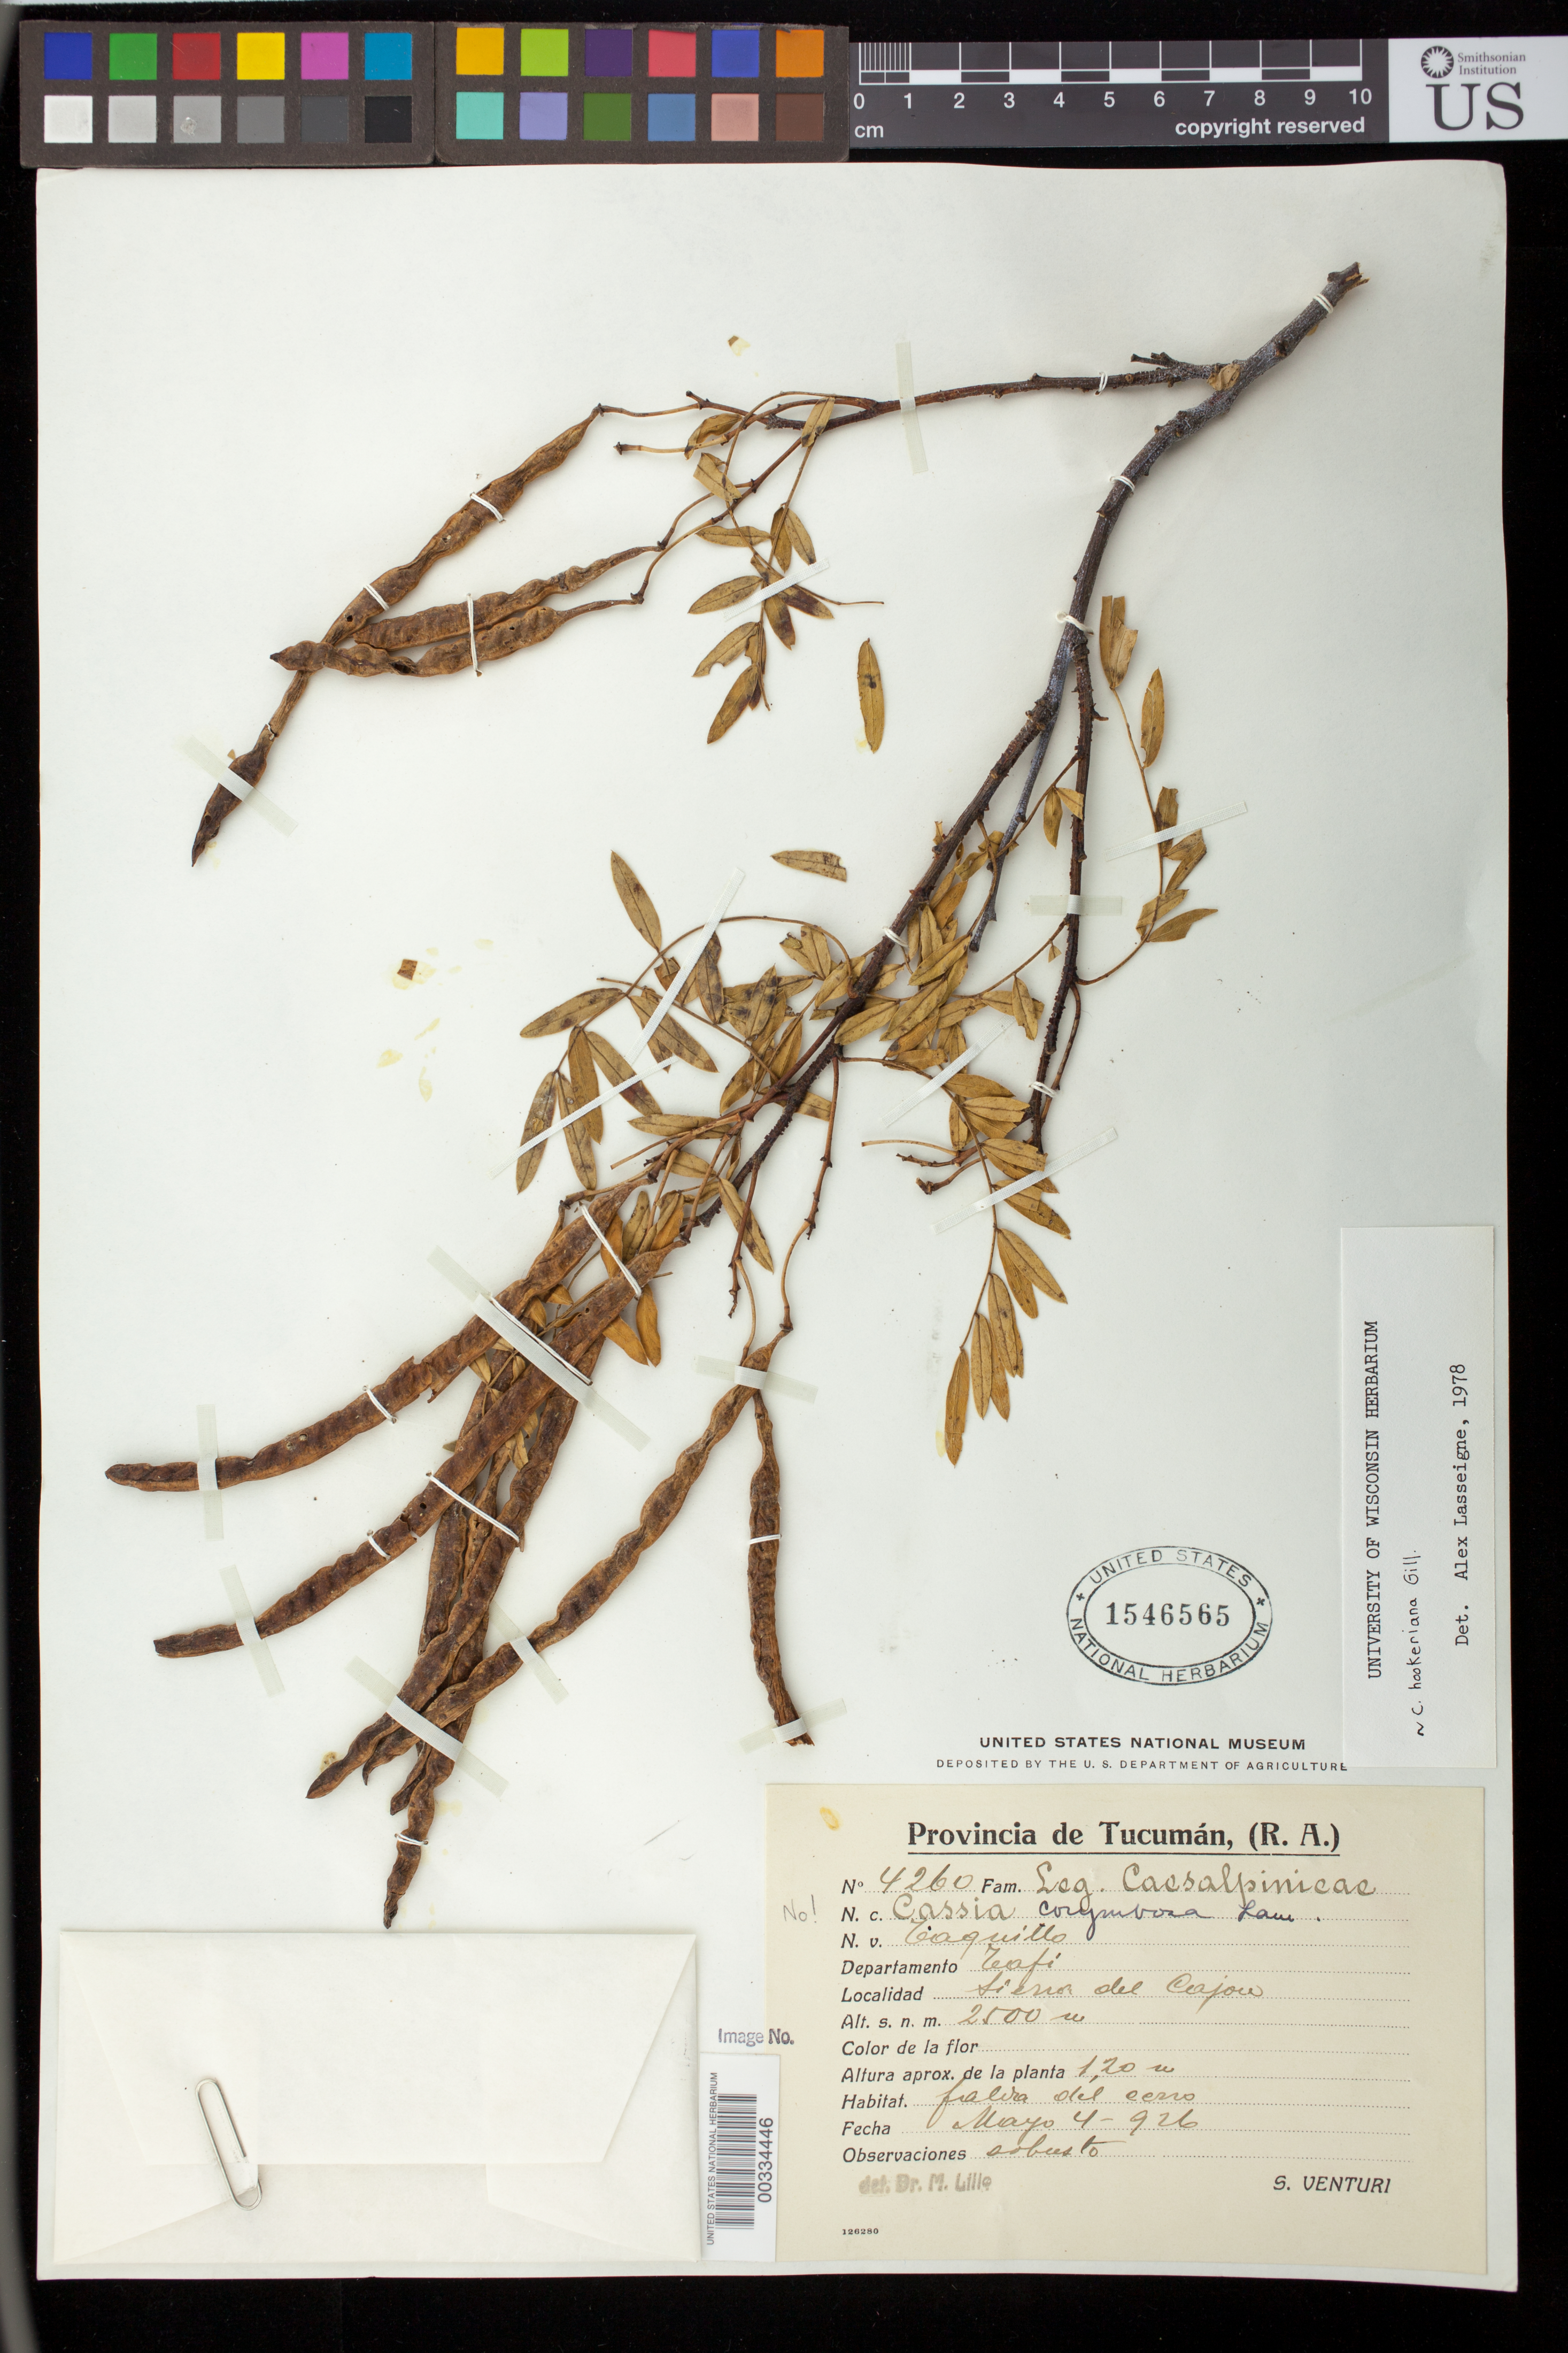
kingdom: Plantae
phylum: Tracheophyta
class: Magnoliopsida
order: Fabales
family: Fabaceae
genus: Senna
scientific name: Senna hookeriana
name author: Vatke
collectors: S. Venturi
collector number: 4260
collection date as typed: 04 May 1926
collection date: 1926-05-04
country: Argentina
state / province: Tucumán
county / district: Tafí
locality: Sierra del Cajon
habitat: Cerro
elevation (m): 2500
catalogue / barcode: US 1546565